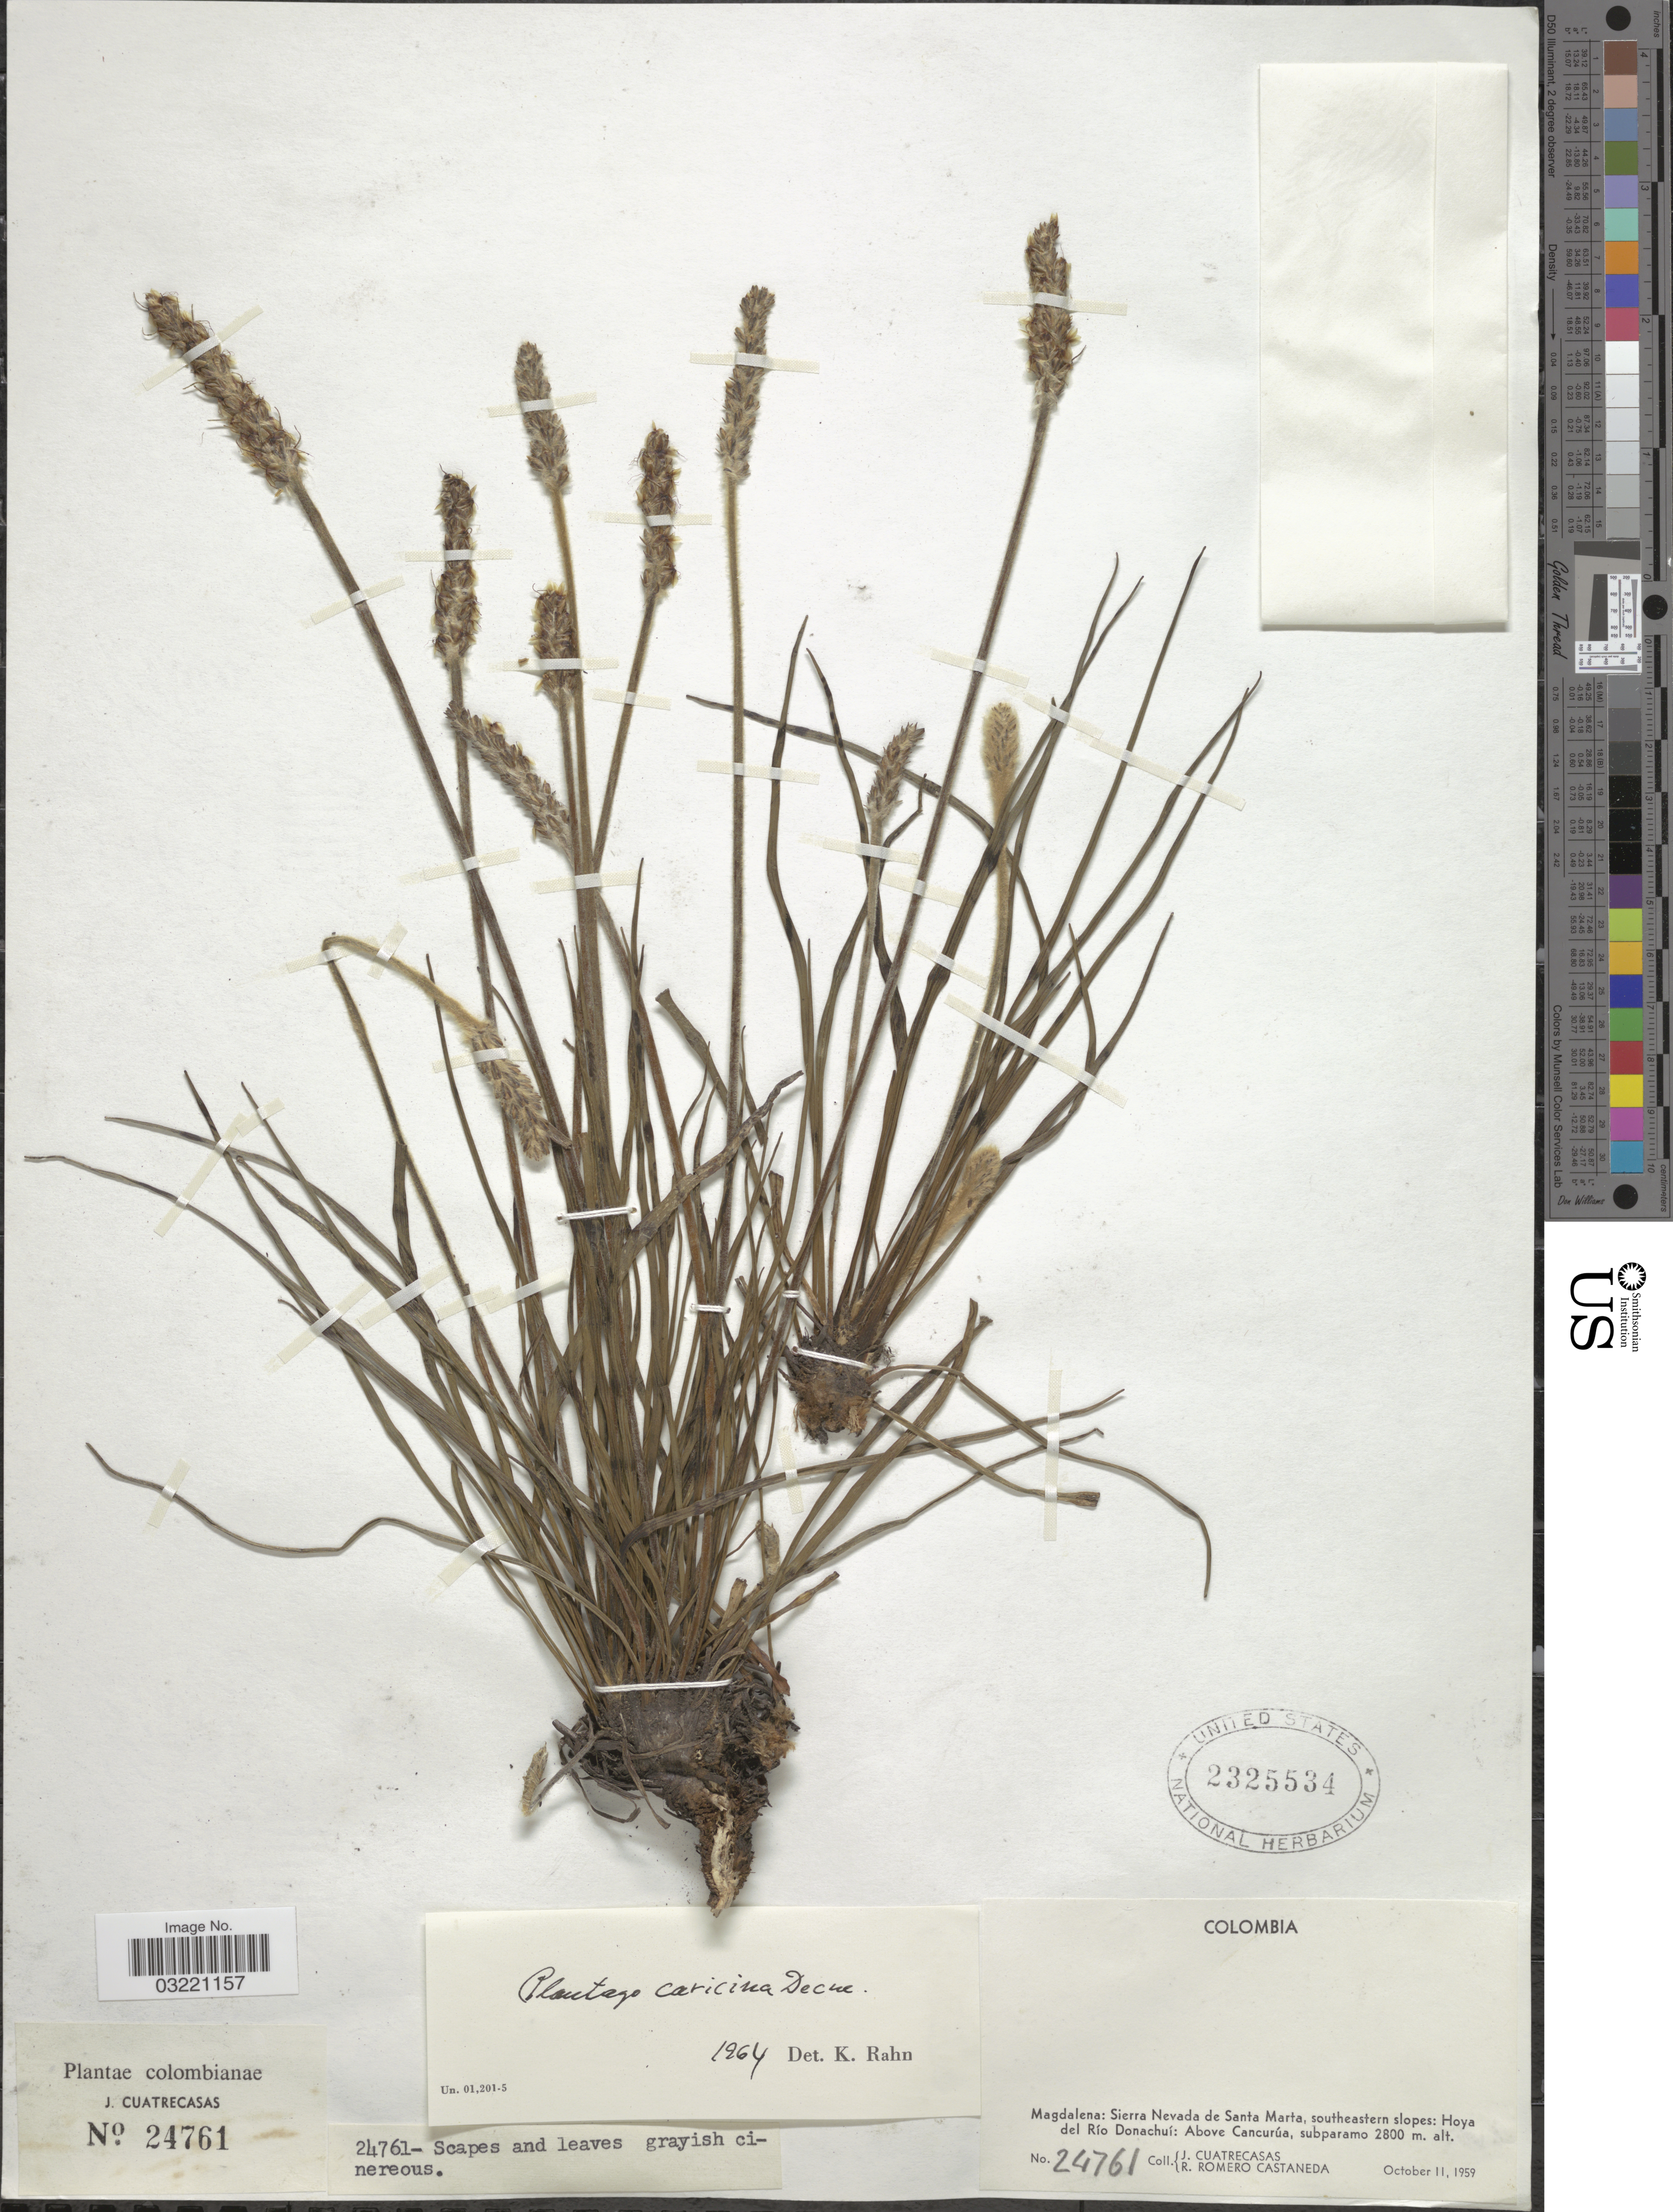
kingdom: Plantae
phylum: Tracheophyta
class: Magnoliopsida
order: Lamiales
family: Plantaginaceae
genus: Plantago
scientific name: Plantago sericea subsp. perrymondii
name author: (Barnéoud) Rahn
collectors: J. Cuatrecasas & R. Romero Castañeda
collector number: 24761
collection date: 1959-10-11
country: Colombia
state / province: Magdalena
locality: Sierra Nevada de Santa Marta, southeastern slopes: Hoya del Río Donachuí: Above Cancurúa.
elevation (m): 2800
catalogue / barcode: US 2325534